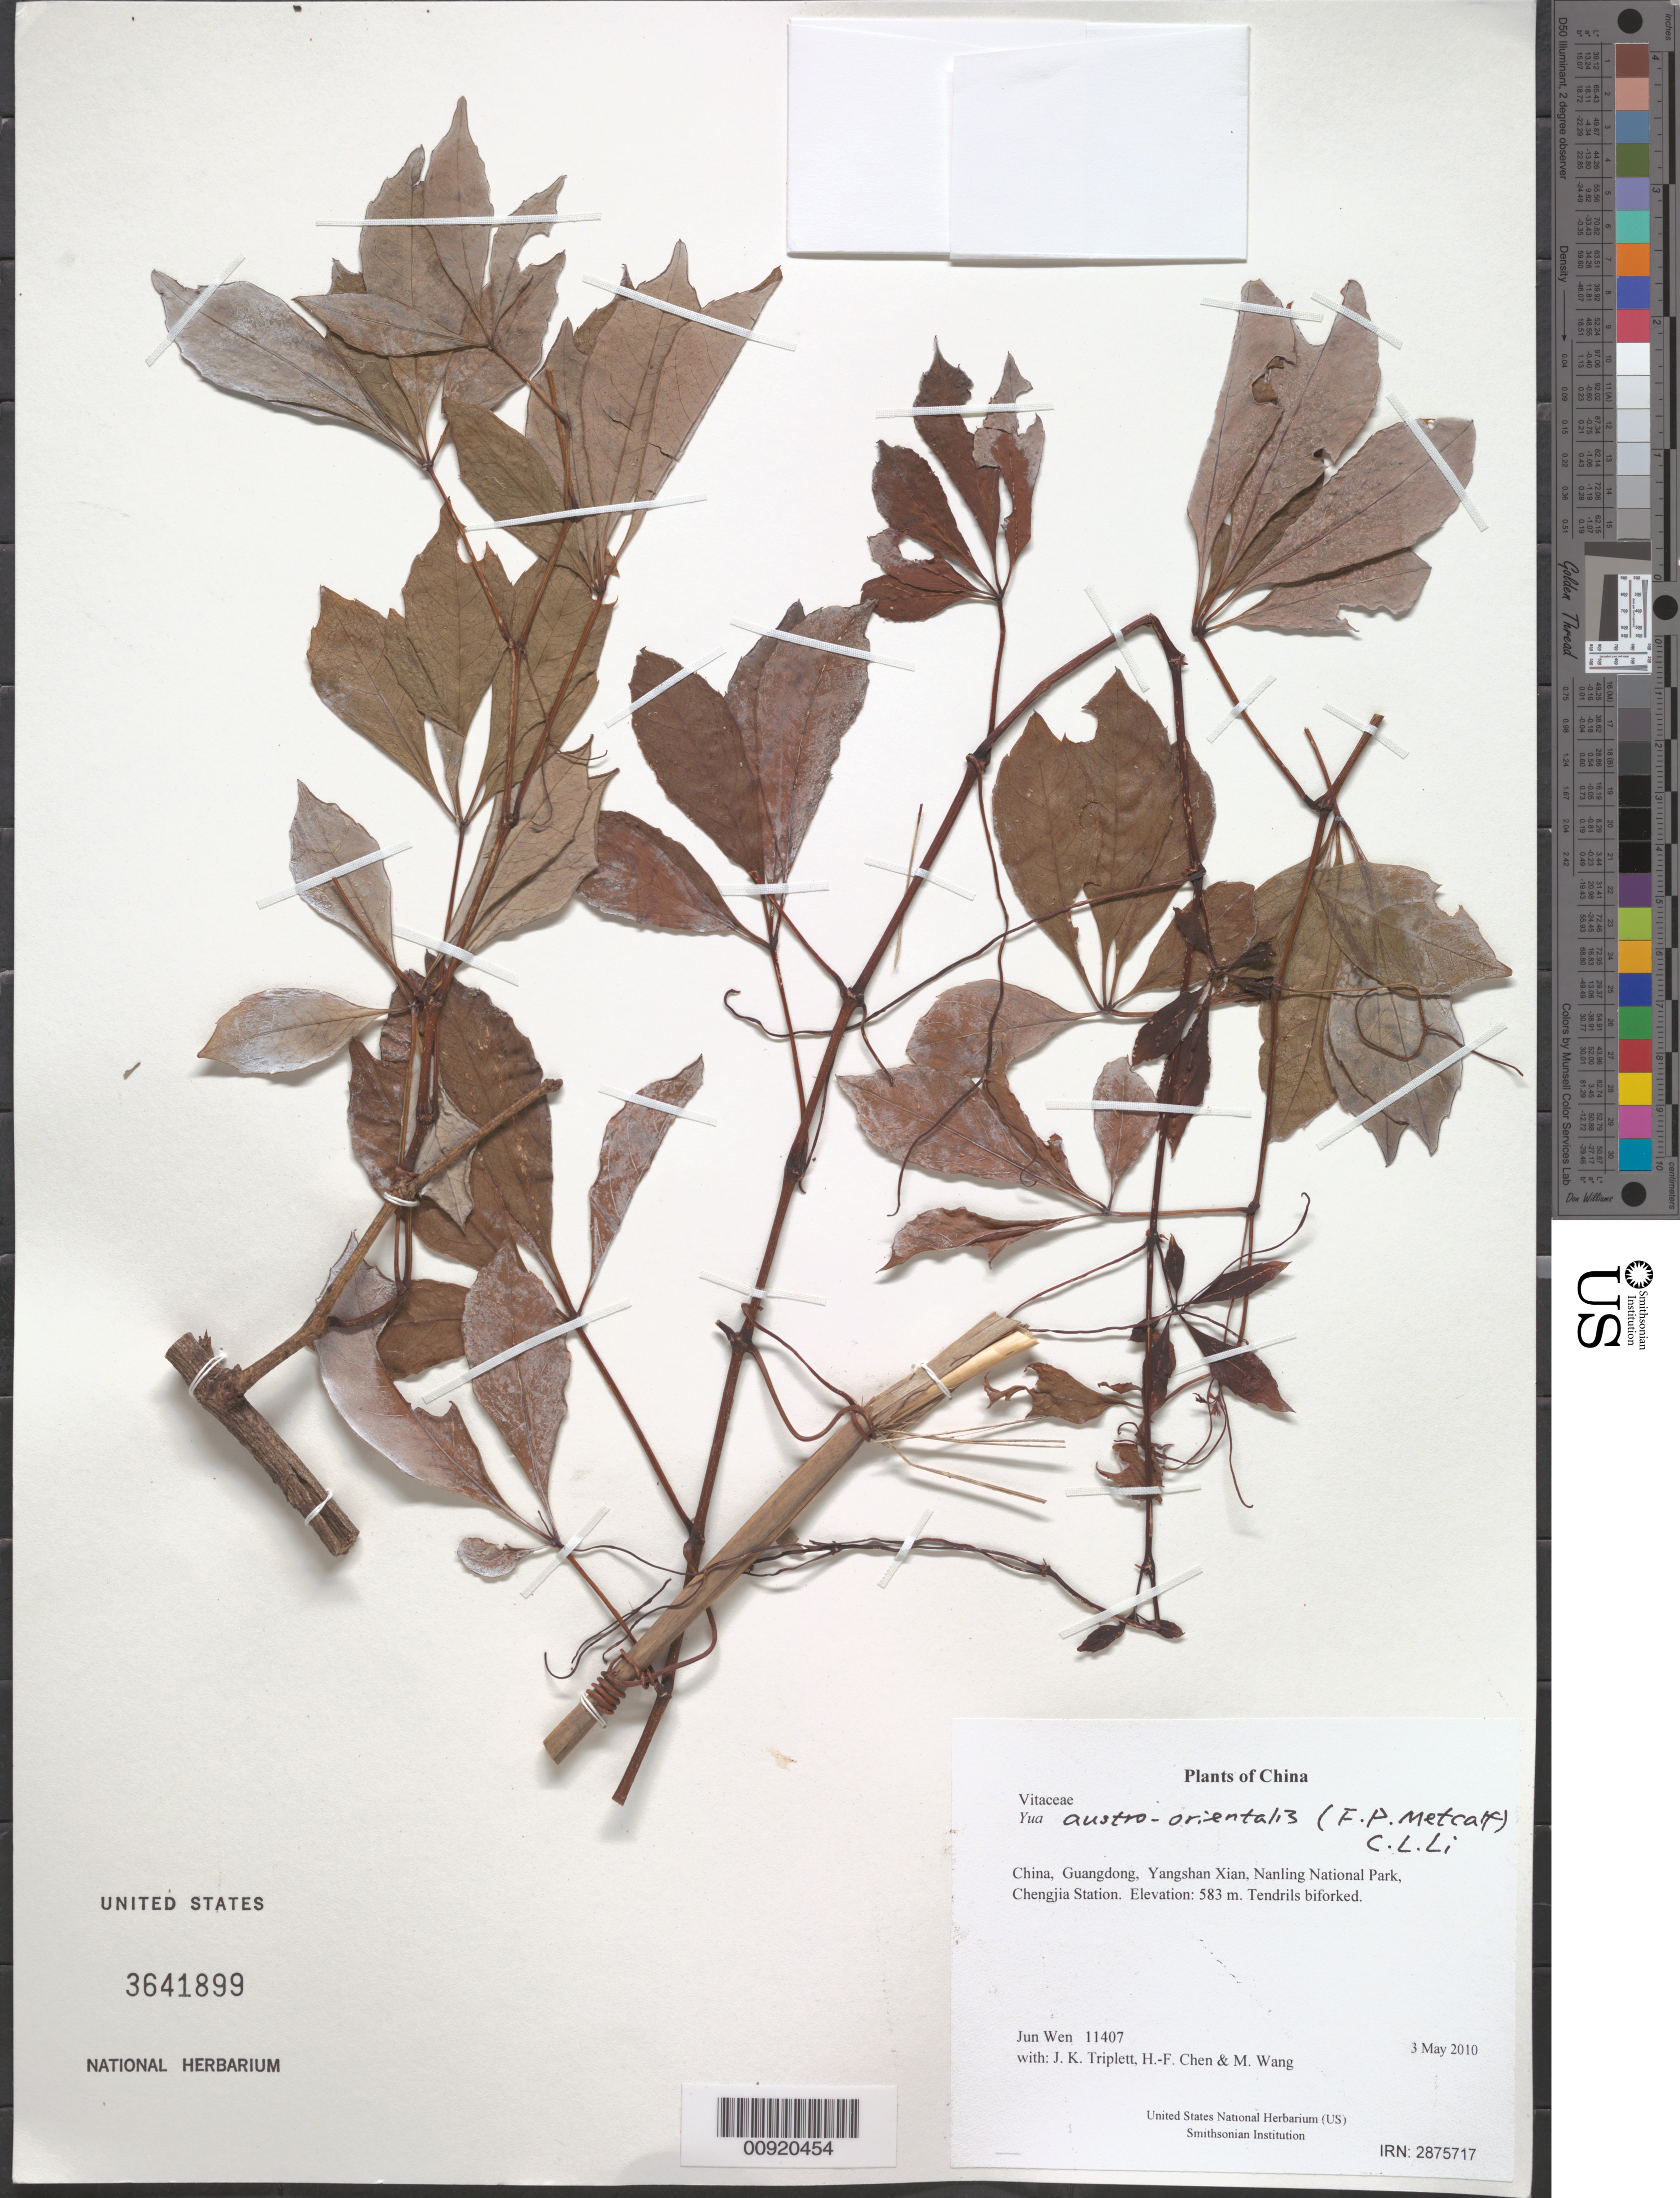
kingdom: Plantae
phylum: Tracheophyta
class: Magnoliopsida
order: Vitales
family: Vitaceae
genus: Yua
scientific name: Yua sp.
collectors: J. Wen, J. K. Triplett, H.-F. Chen & M. Wang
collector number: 11407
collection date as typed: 3 May 2010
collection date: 2010-05-03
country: China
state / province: Guangdong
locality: Yangshan Xian, Nanling National Park, Chengjia Station.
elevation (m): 583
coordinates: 24 45.727 N, 112 52.629 E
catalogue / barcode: US 3641899